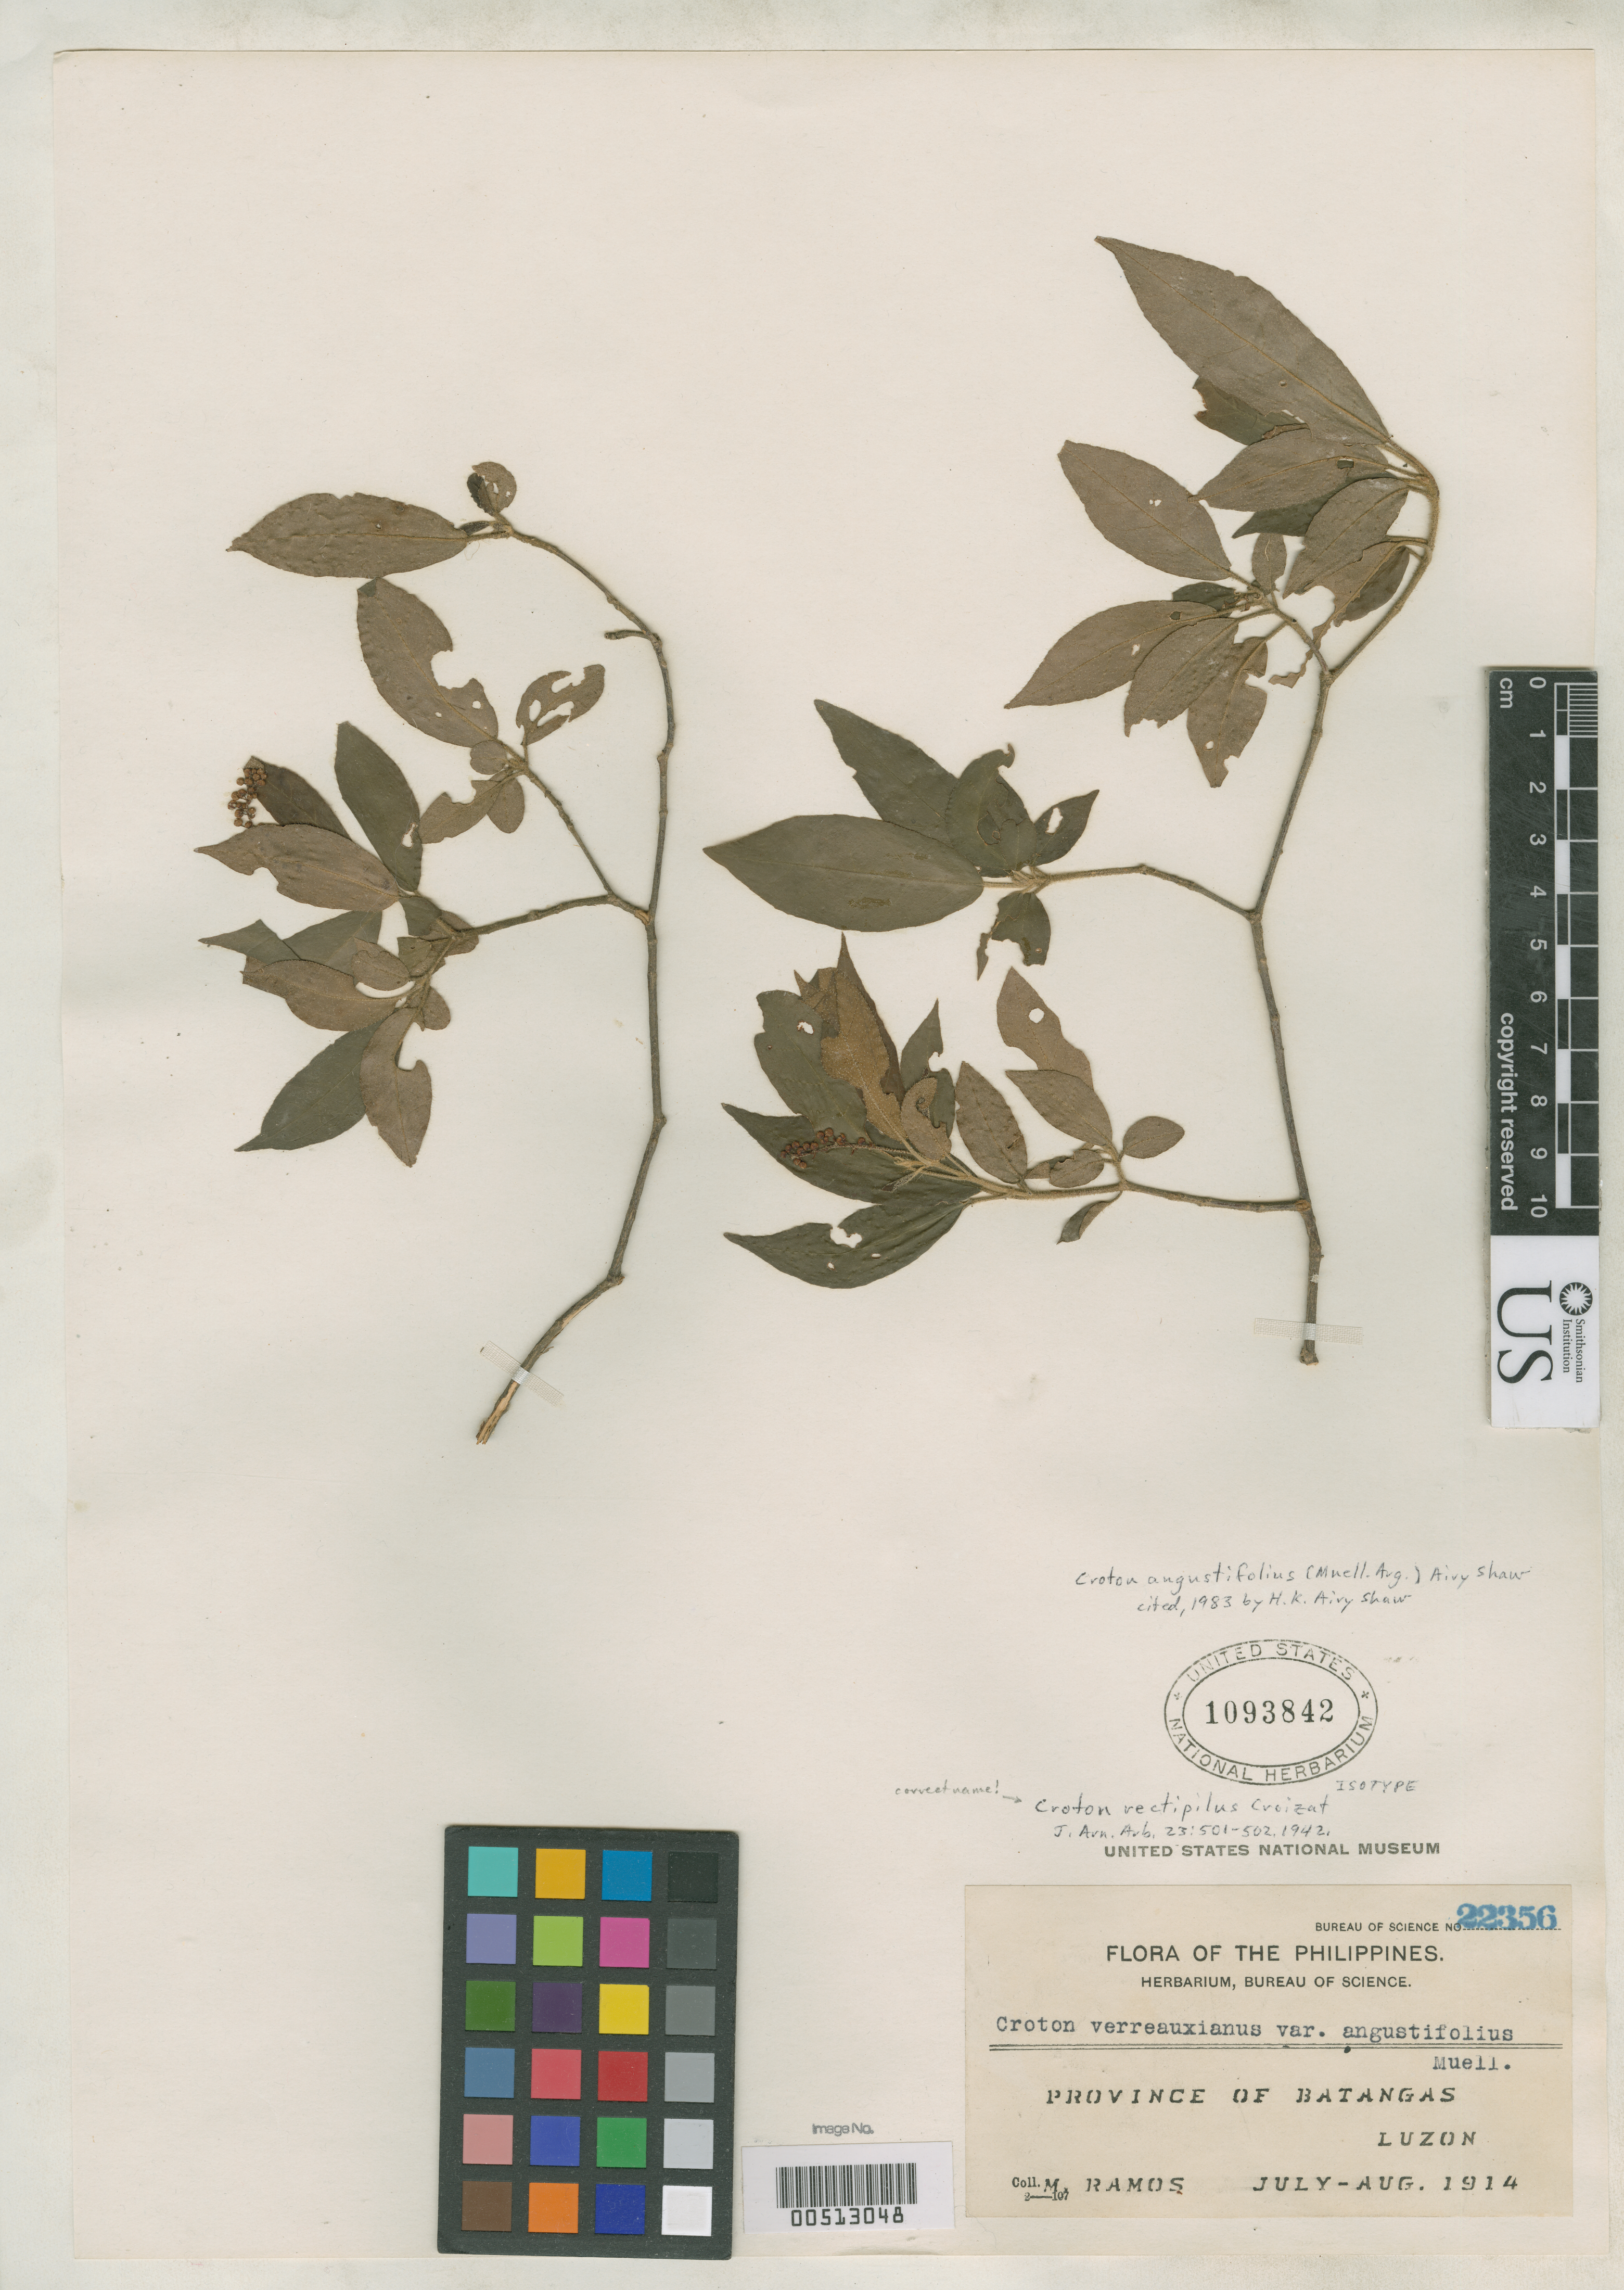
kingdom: Plantae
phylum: Tracheophyta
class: Magnoliopsida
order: Malpighiales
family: Euphorbiaceae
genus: Croton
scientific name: Croton rectipilus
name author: Croizat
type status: Isotype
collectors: M. Ramos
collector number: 22356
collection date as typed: Jul 1914 to -- Aug 1914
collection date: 1914-07/1914-08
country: Philippines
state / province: Calabarzon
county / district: Batangas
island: Luzon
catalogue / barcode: US 1093842